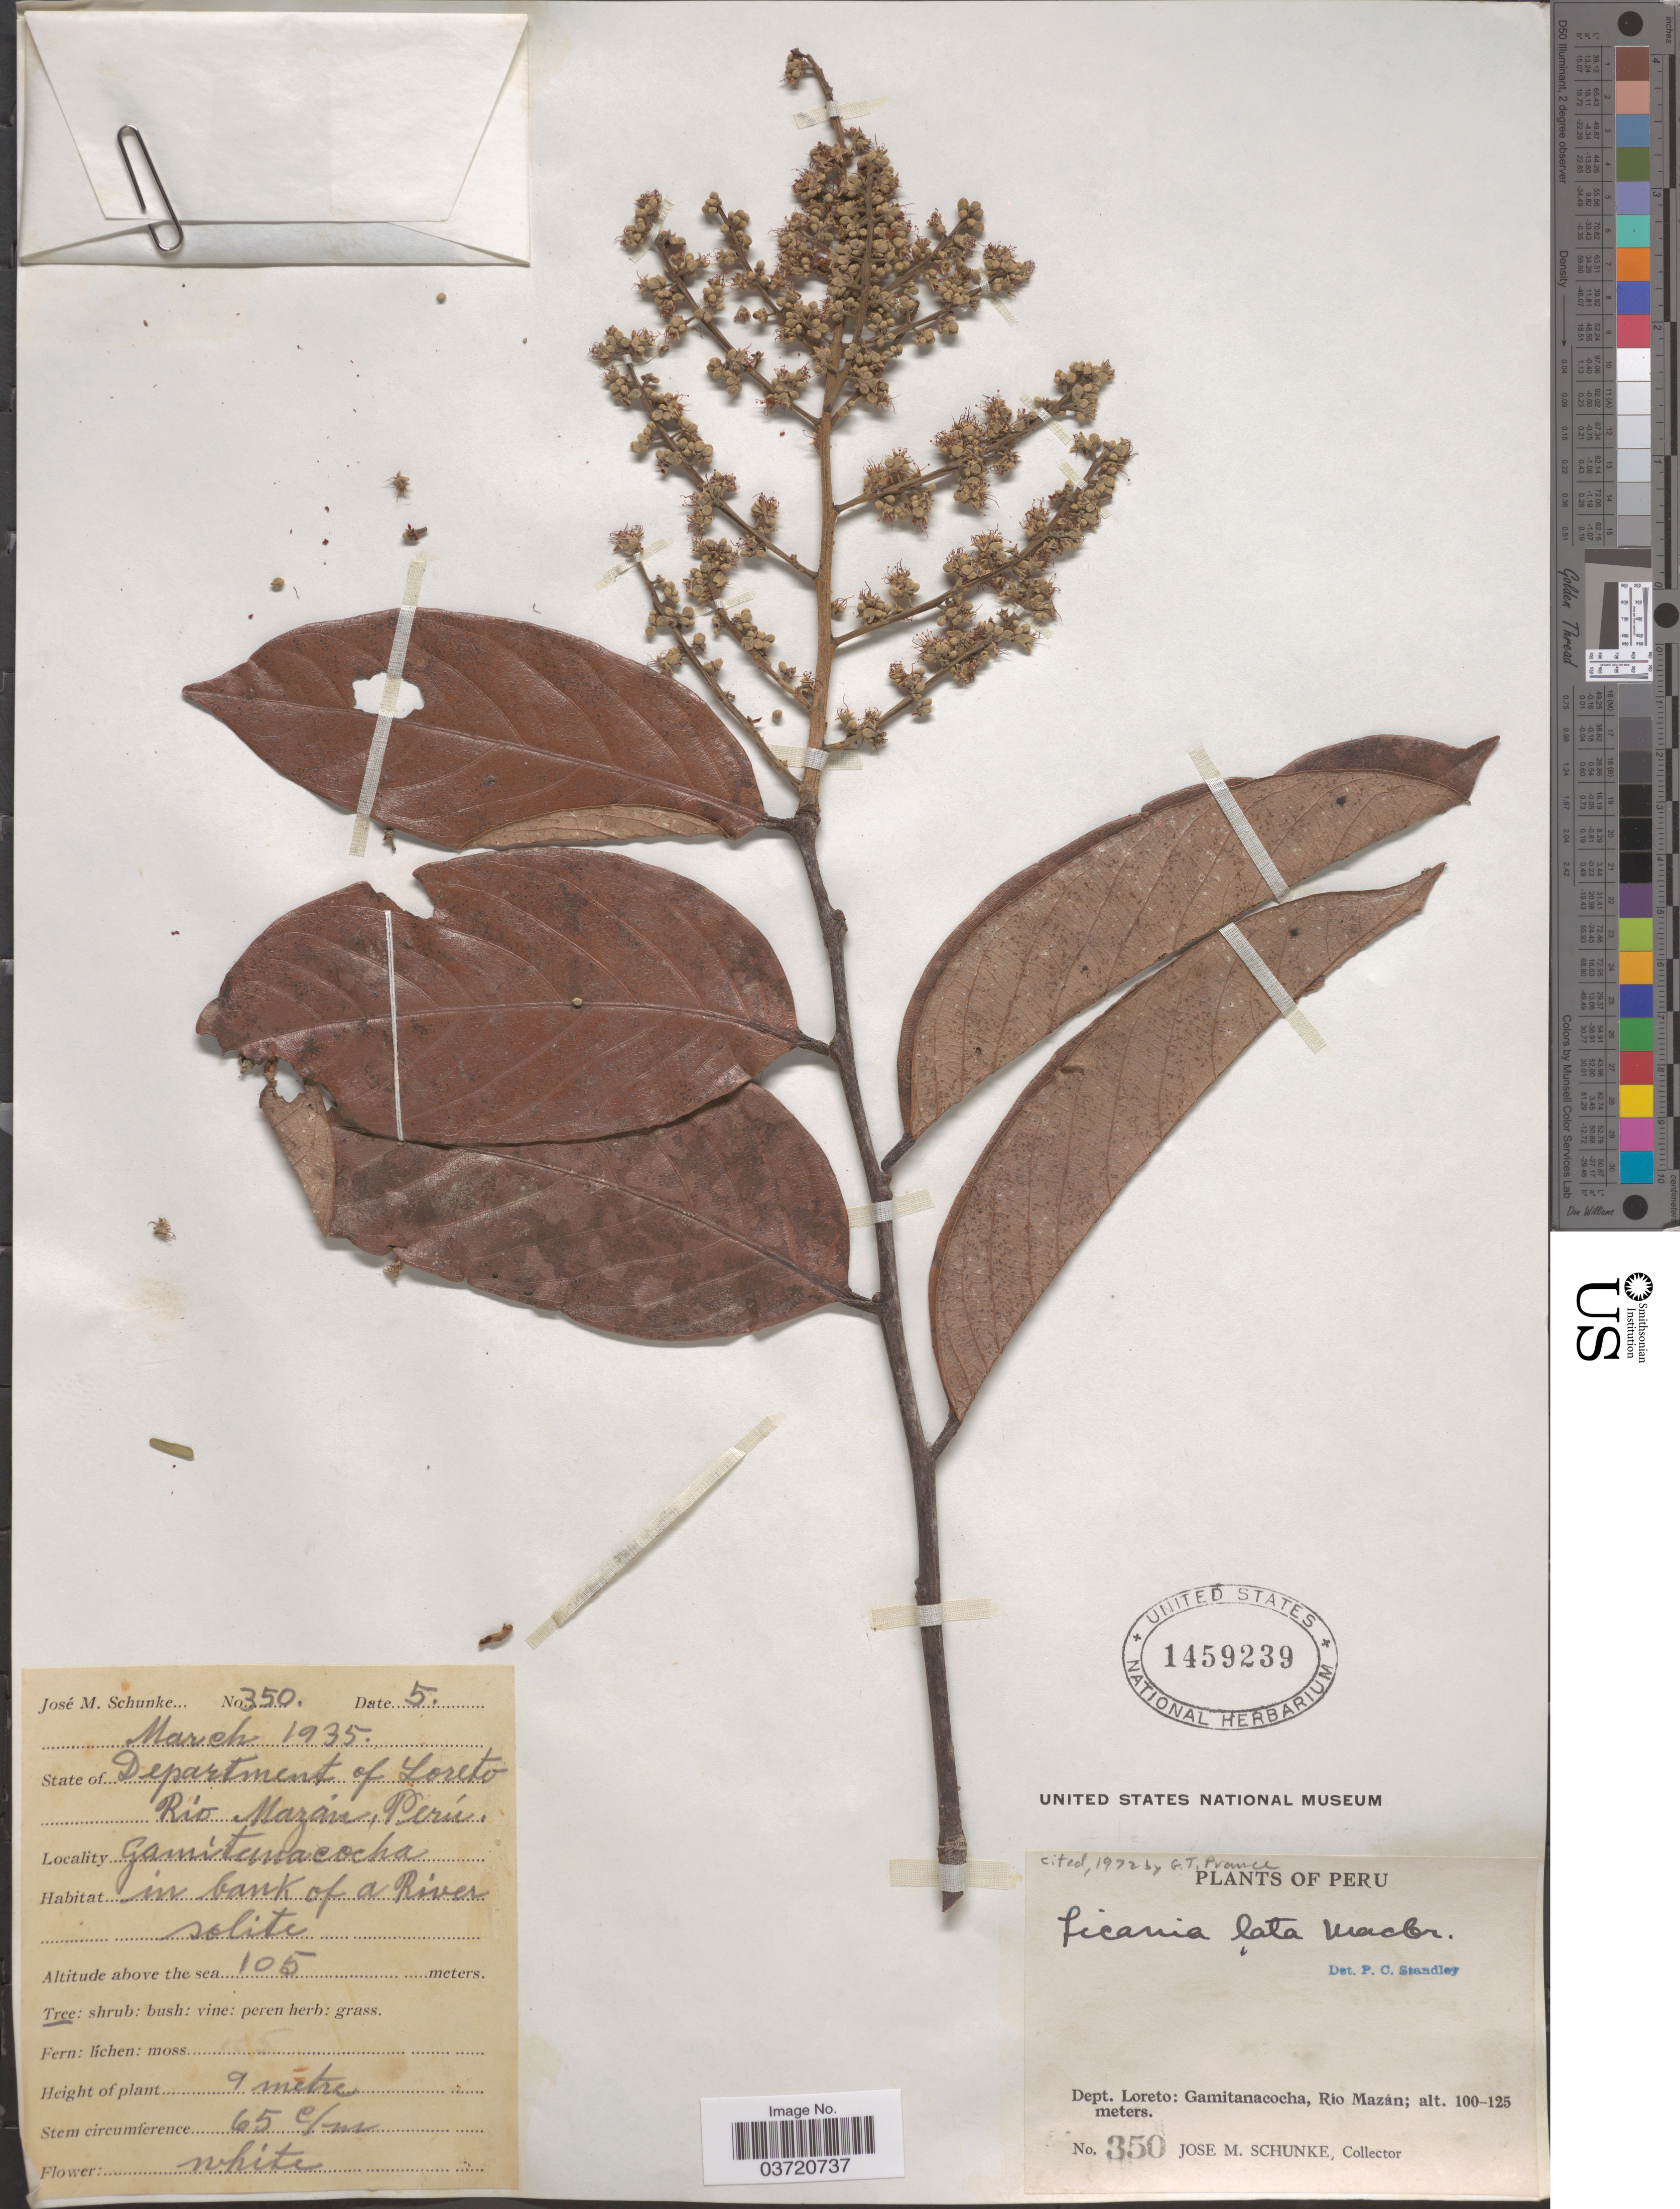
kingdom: Plantae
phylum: Tracheophyta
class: Magnoliopsida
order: Malpighiales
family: Chrysobalanaceae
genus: Leptobalanus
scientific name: Leptobalanus latus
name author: (J.F. Macbr.) Sothers & Prance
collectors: J. M. Schunke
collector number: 350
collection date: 1935-03-05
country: Peru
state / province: Loreto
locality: Dept. Loreto: Gamitanacocha, Río Mazán.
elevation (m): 105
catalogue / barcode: US 1459239